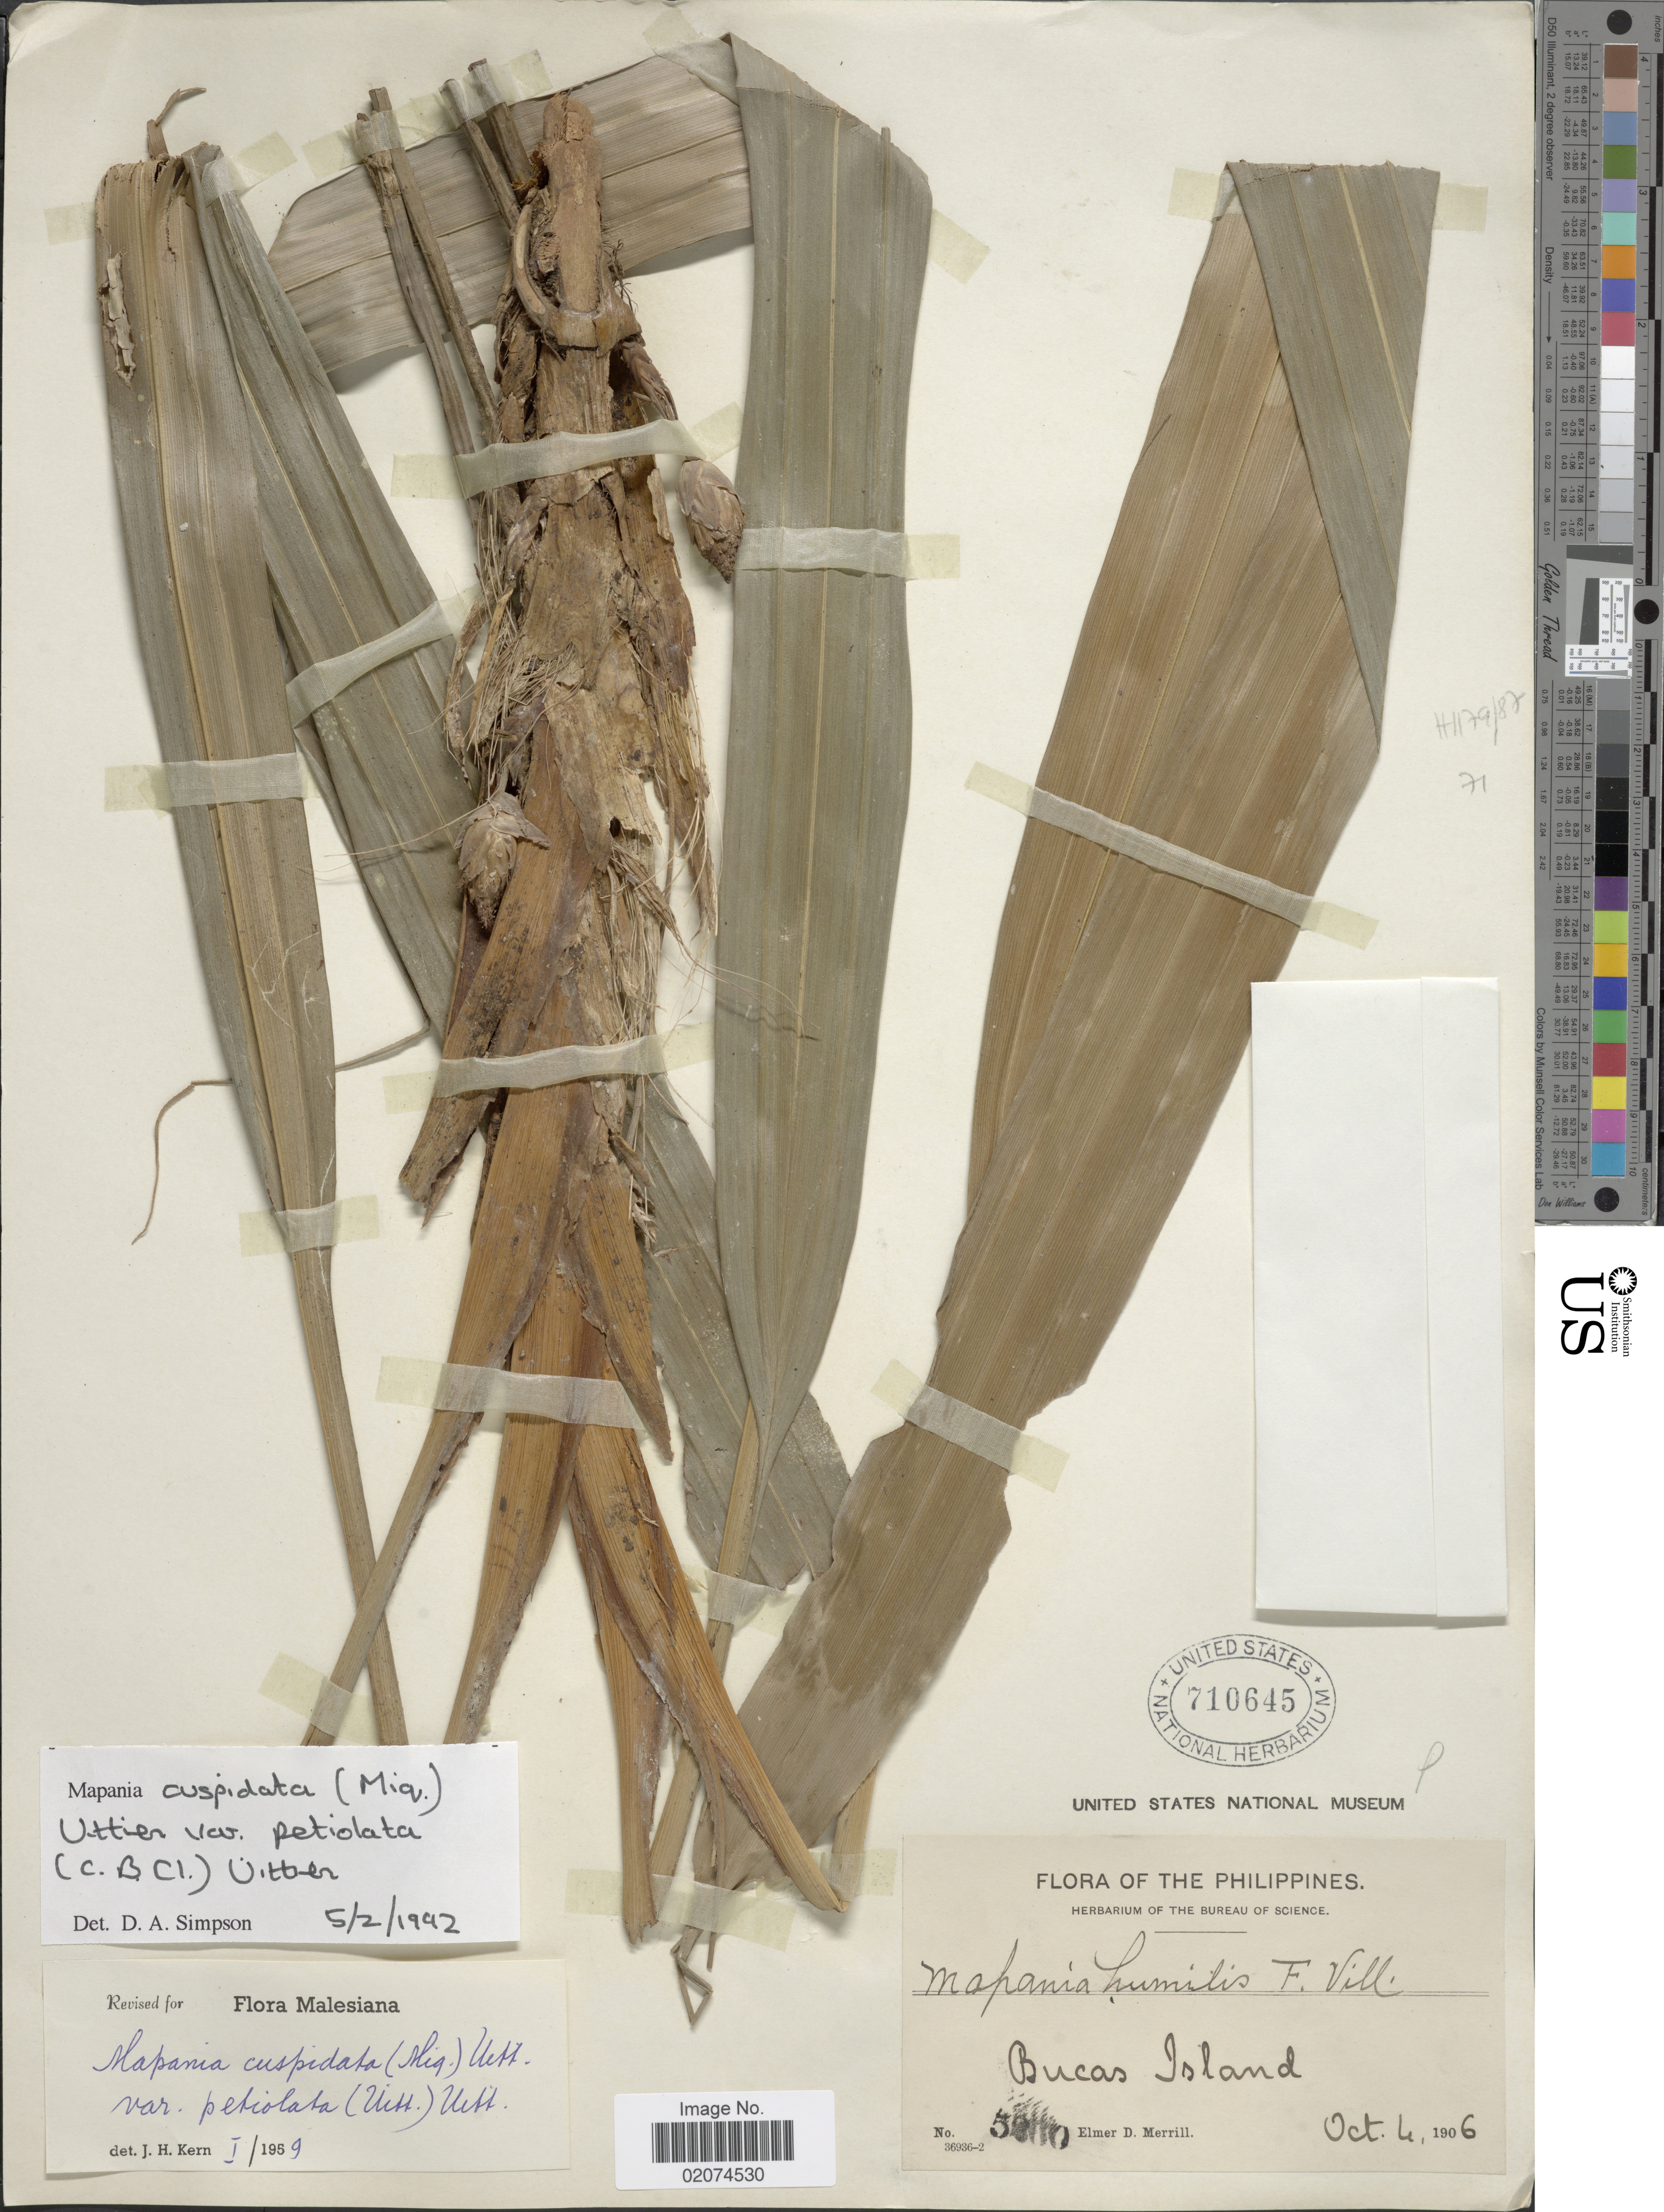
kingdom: Plantae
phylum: Tracheophyta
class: Liliopsida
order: Poales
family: Cyperaceae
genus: Mapania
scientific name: Mapania cuspidata var. petiolata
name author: (C.B. Clarke) Uittien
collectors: E. D. Merrill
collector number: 5300*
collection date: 1906-10-04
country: Philippines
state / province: Caraga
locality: Bucas Island.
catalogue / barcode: US 710645